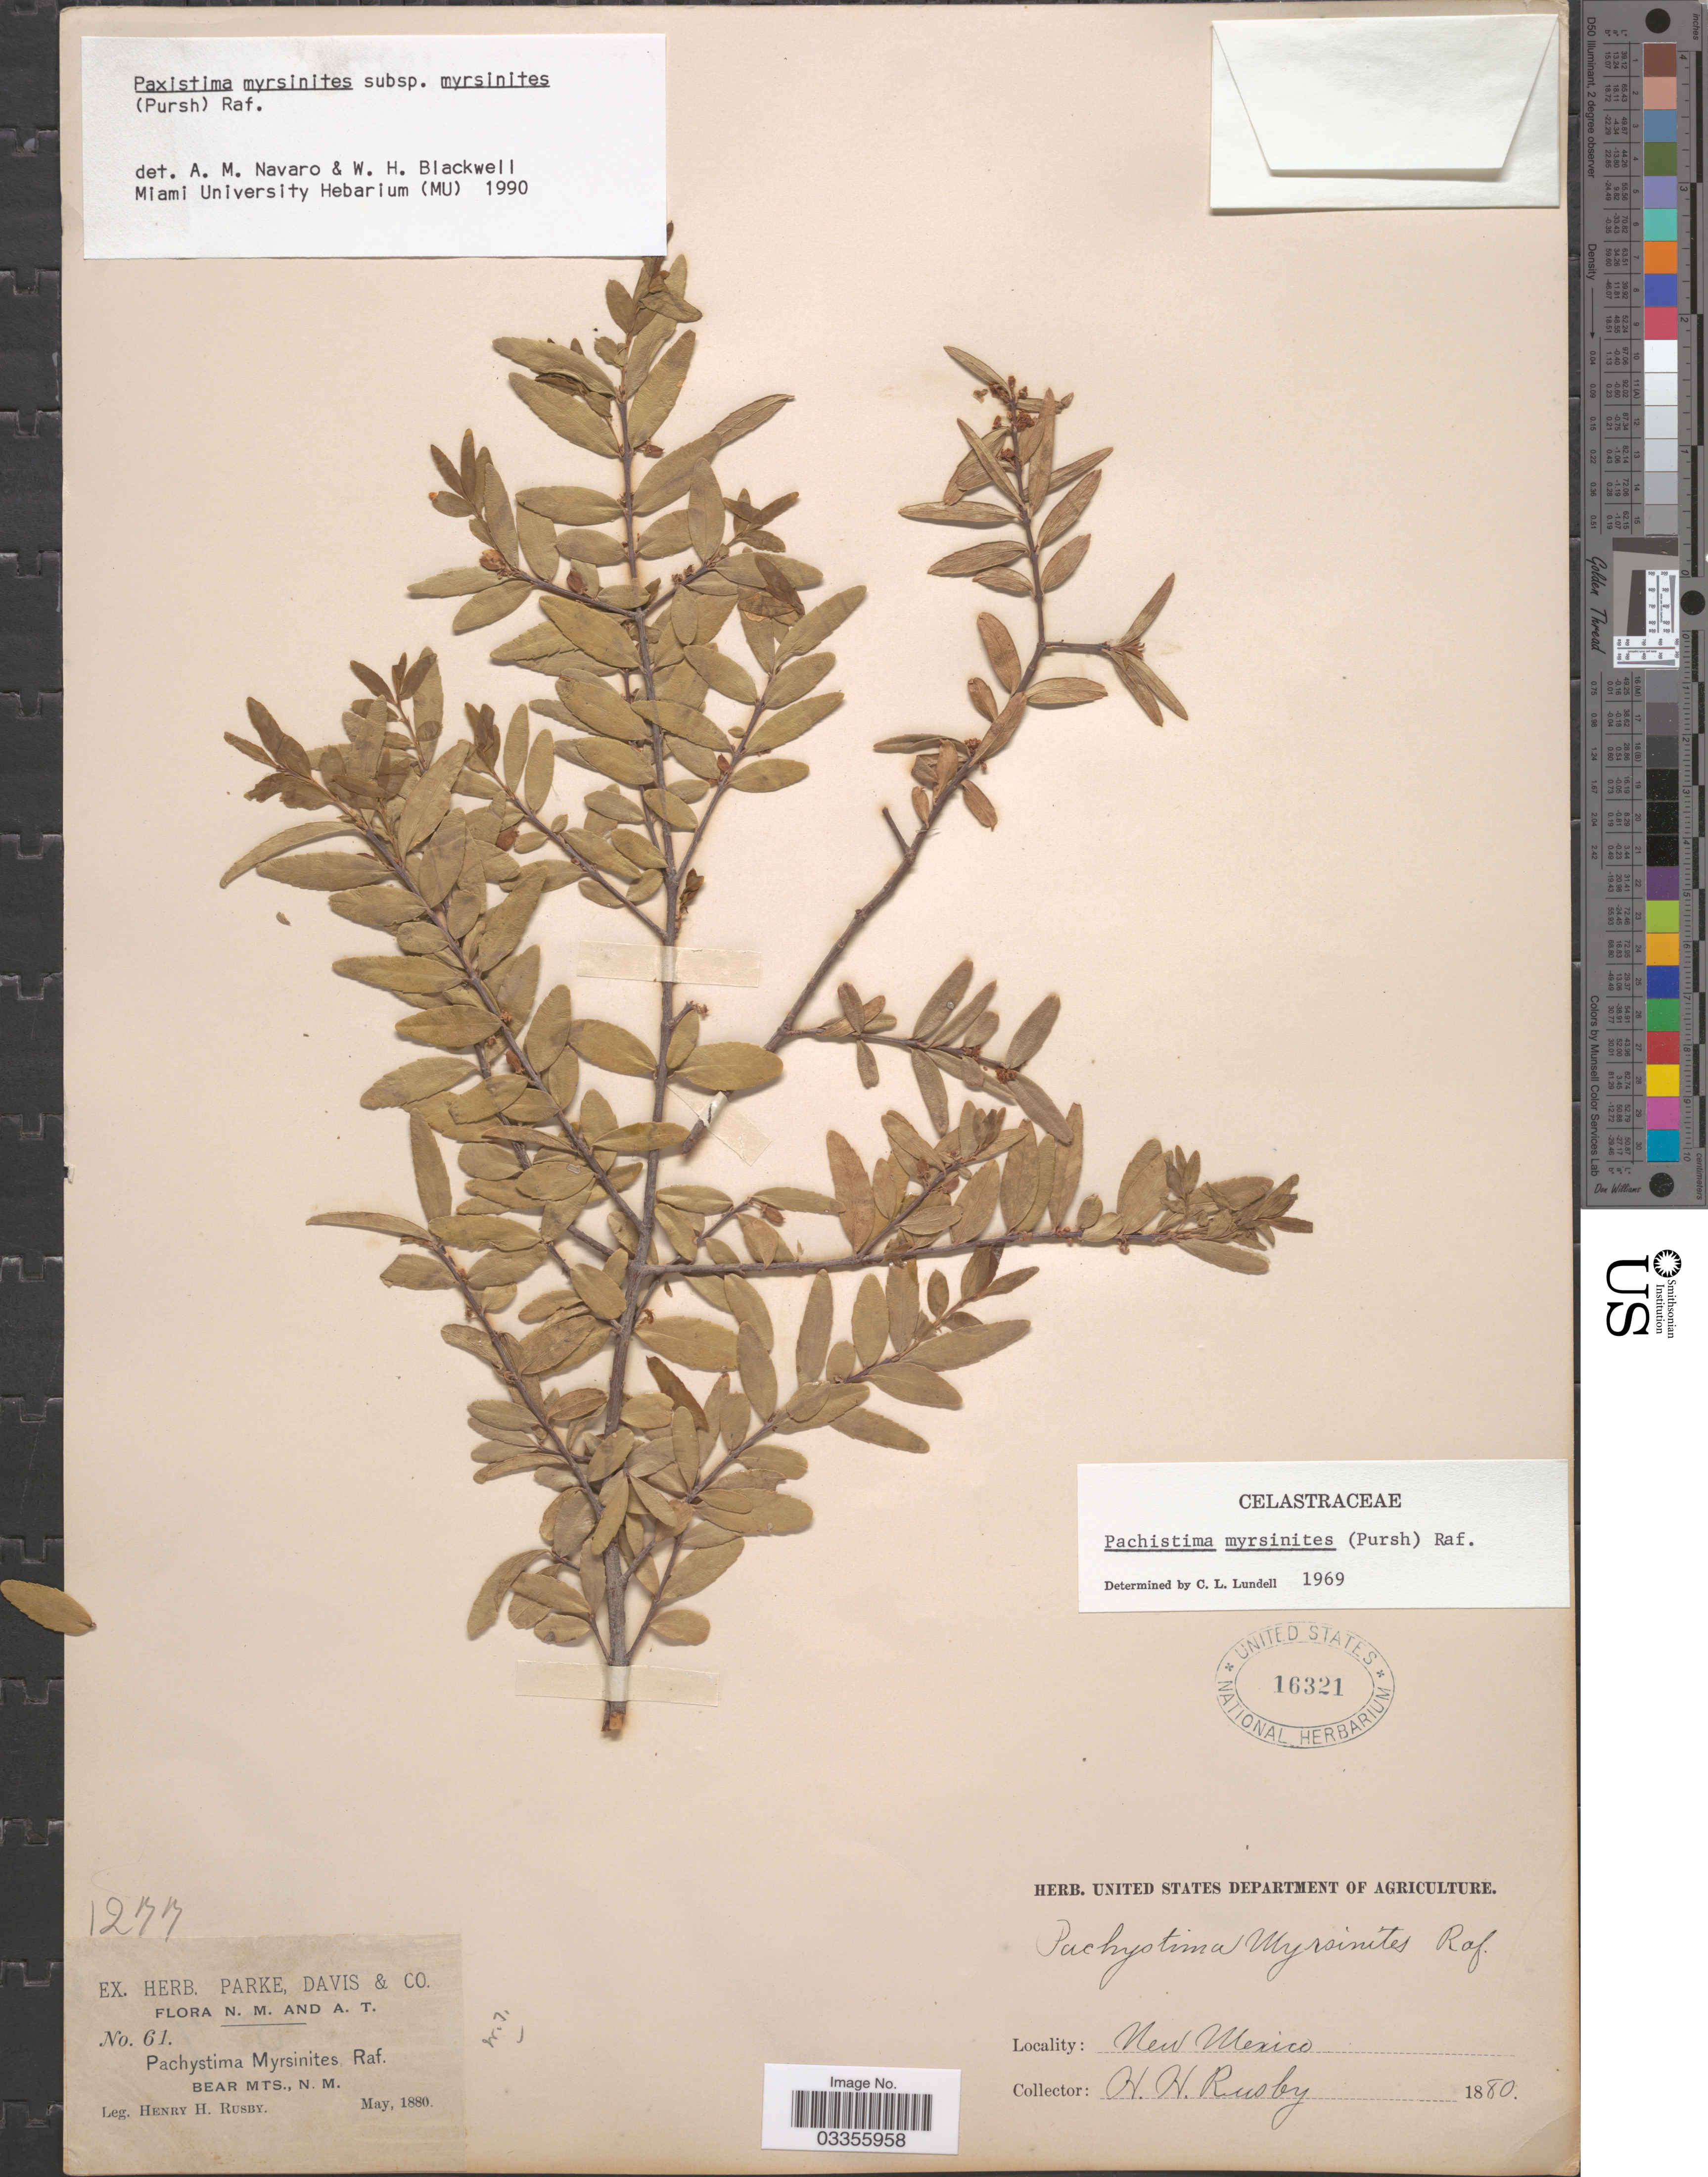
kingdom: Plantae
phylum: Tracheophyta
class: Magnoliopsida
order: Celastrales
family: Celastraceae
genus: Paxistima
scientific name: Paxistima myrsinites subsp. myrsinites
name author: (Pursh) Raf.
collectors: H. H. Rusby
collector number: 61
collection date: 1880-05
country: United States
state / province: New Mexico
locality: Bear Mts.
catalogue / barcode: US 16321